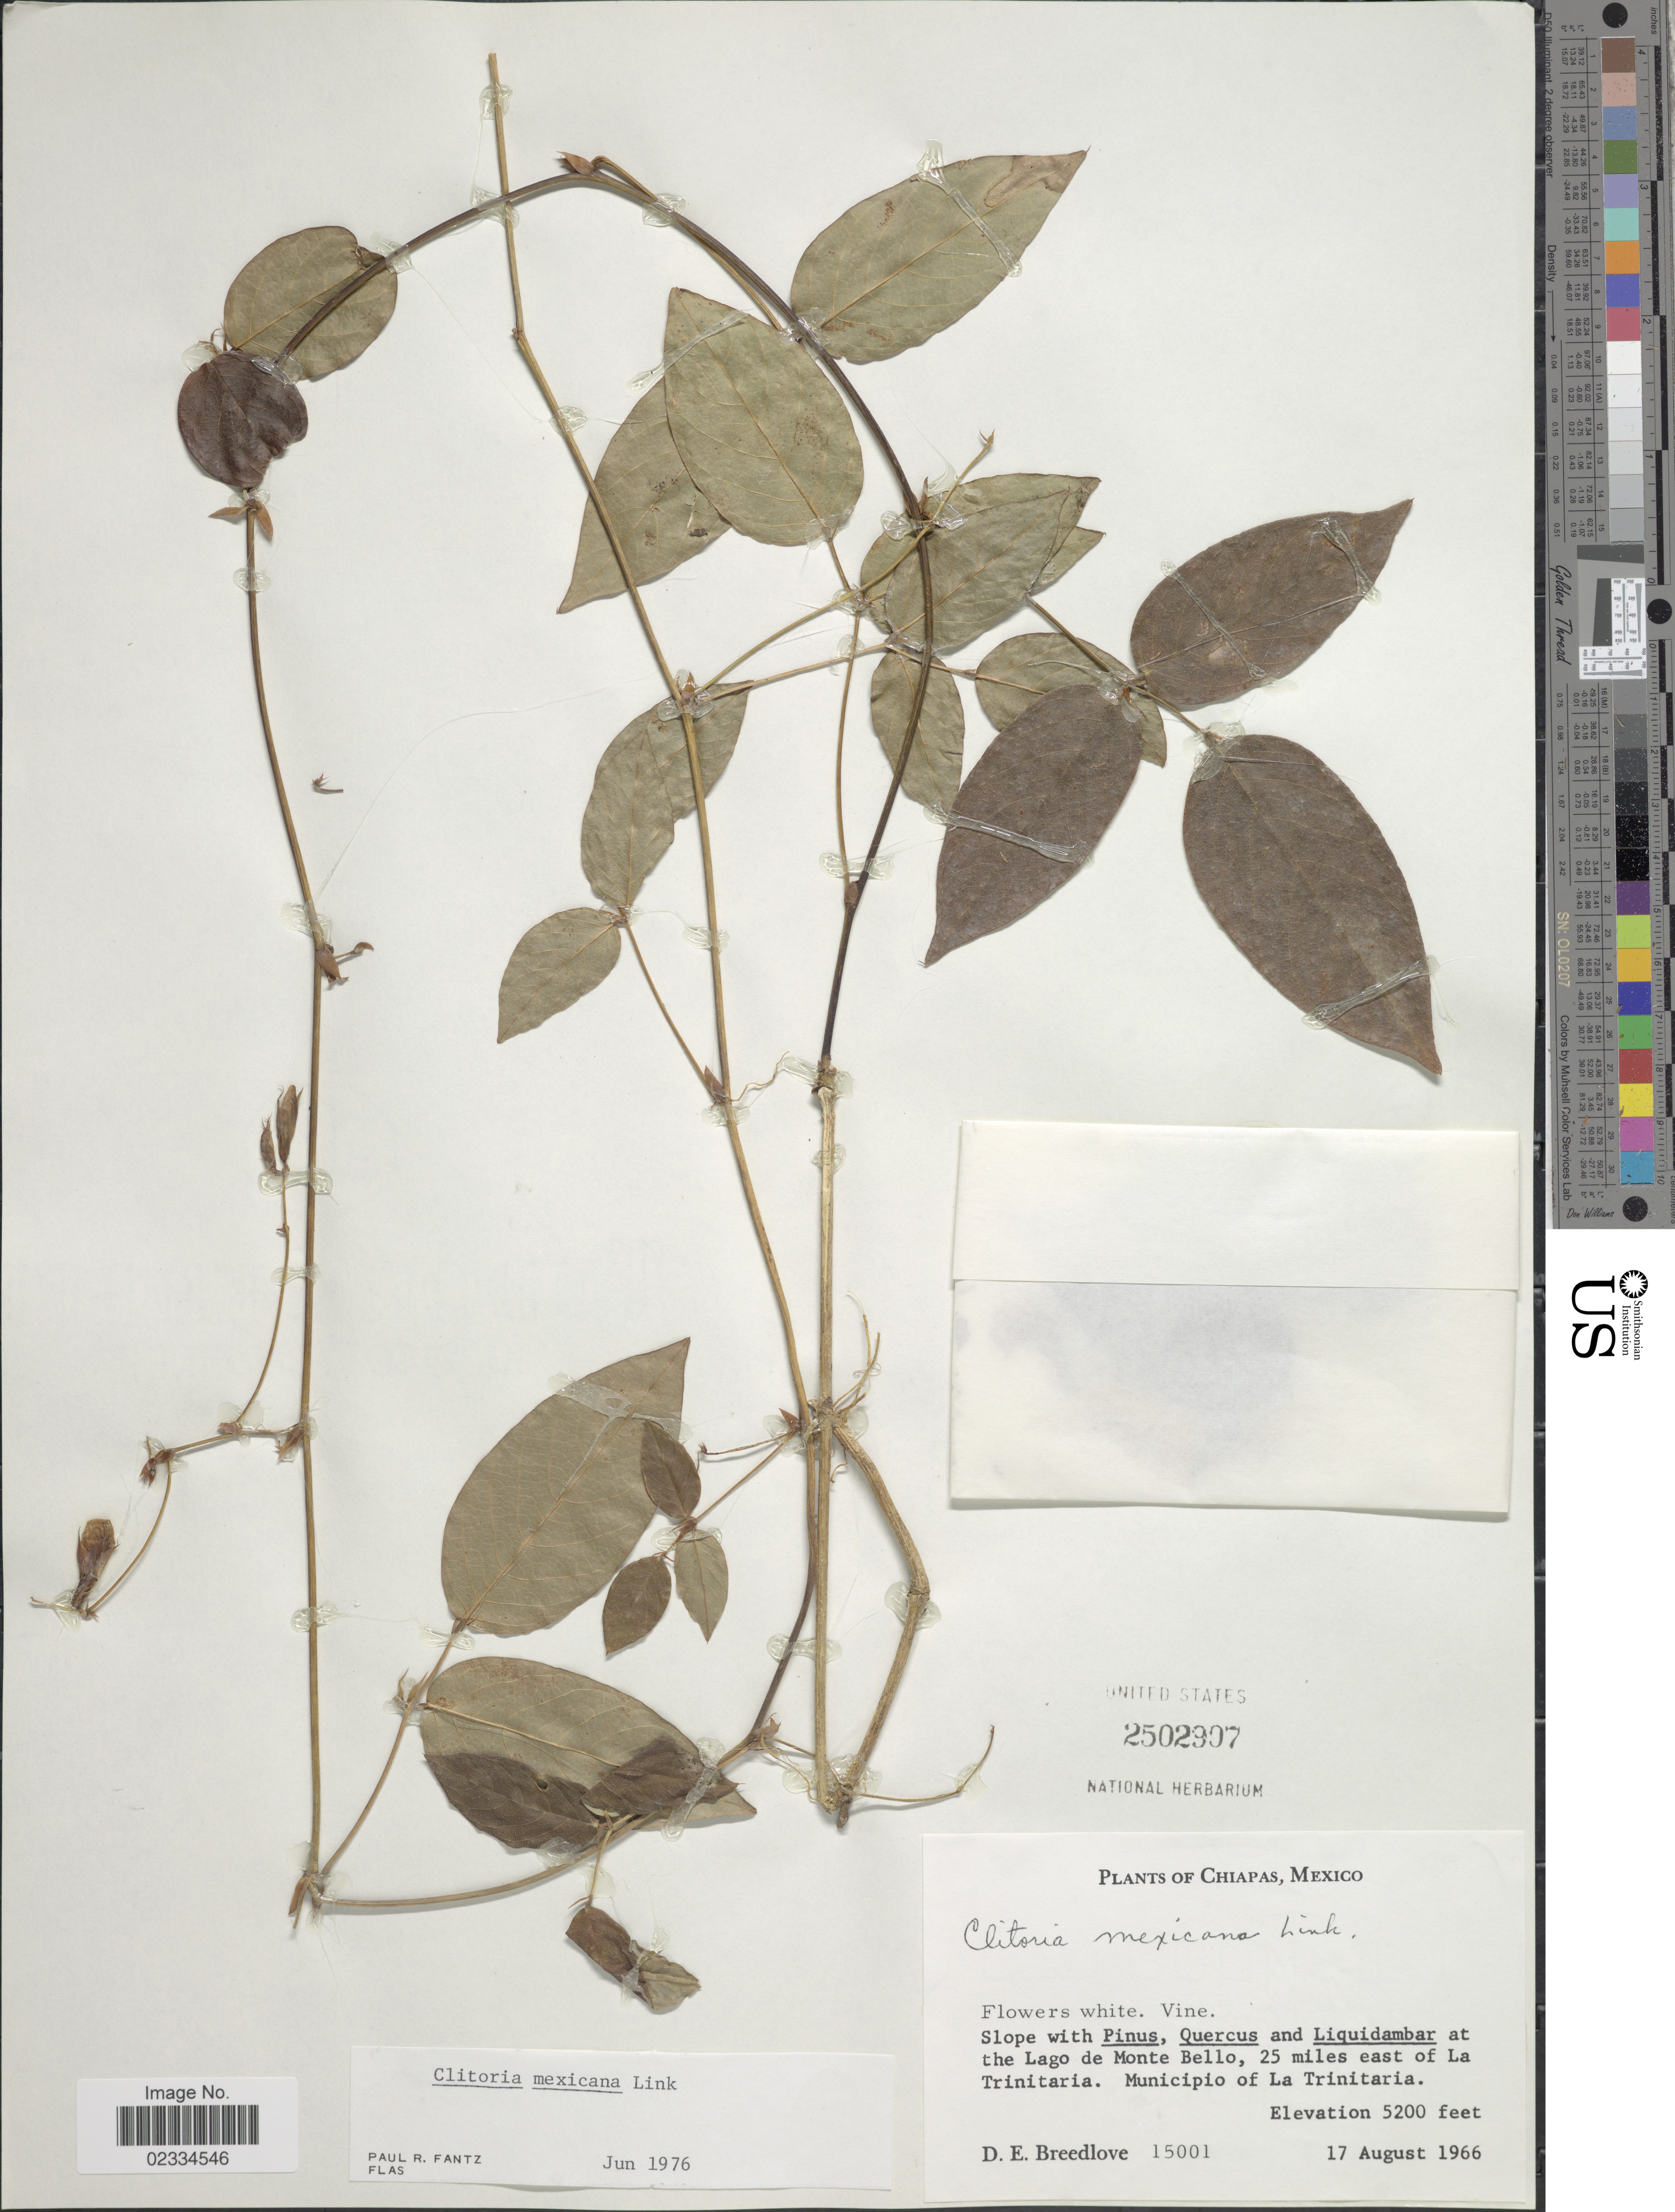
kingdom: Plantae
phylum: Tracheophyta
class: Magnoliopsida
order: Fabales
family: Fabaceae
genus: Clitoria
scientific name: Clitoria mexicana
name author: Link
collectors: D. E. Breedlove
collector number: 15001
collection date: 1966-08-17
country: Mexico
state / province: Chiapas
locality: At the Lago de Monte Bello, 25 mles east of La Trinitaria, Municipio of La Trinitaria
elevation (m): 1585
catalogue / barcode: US 2502907